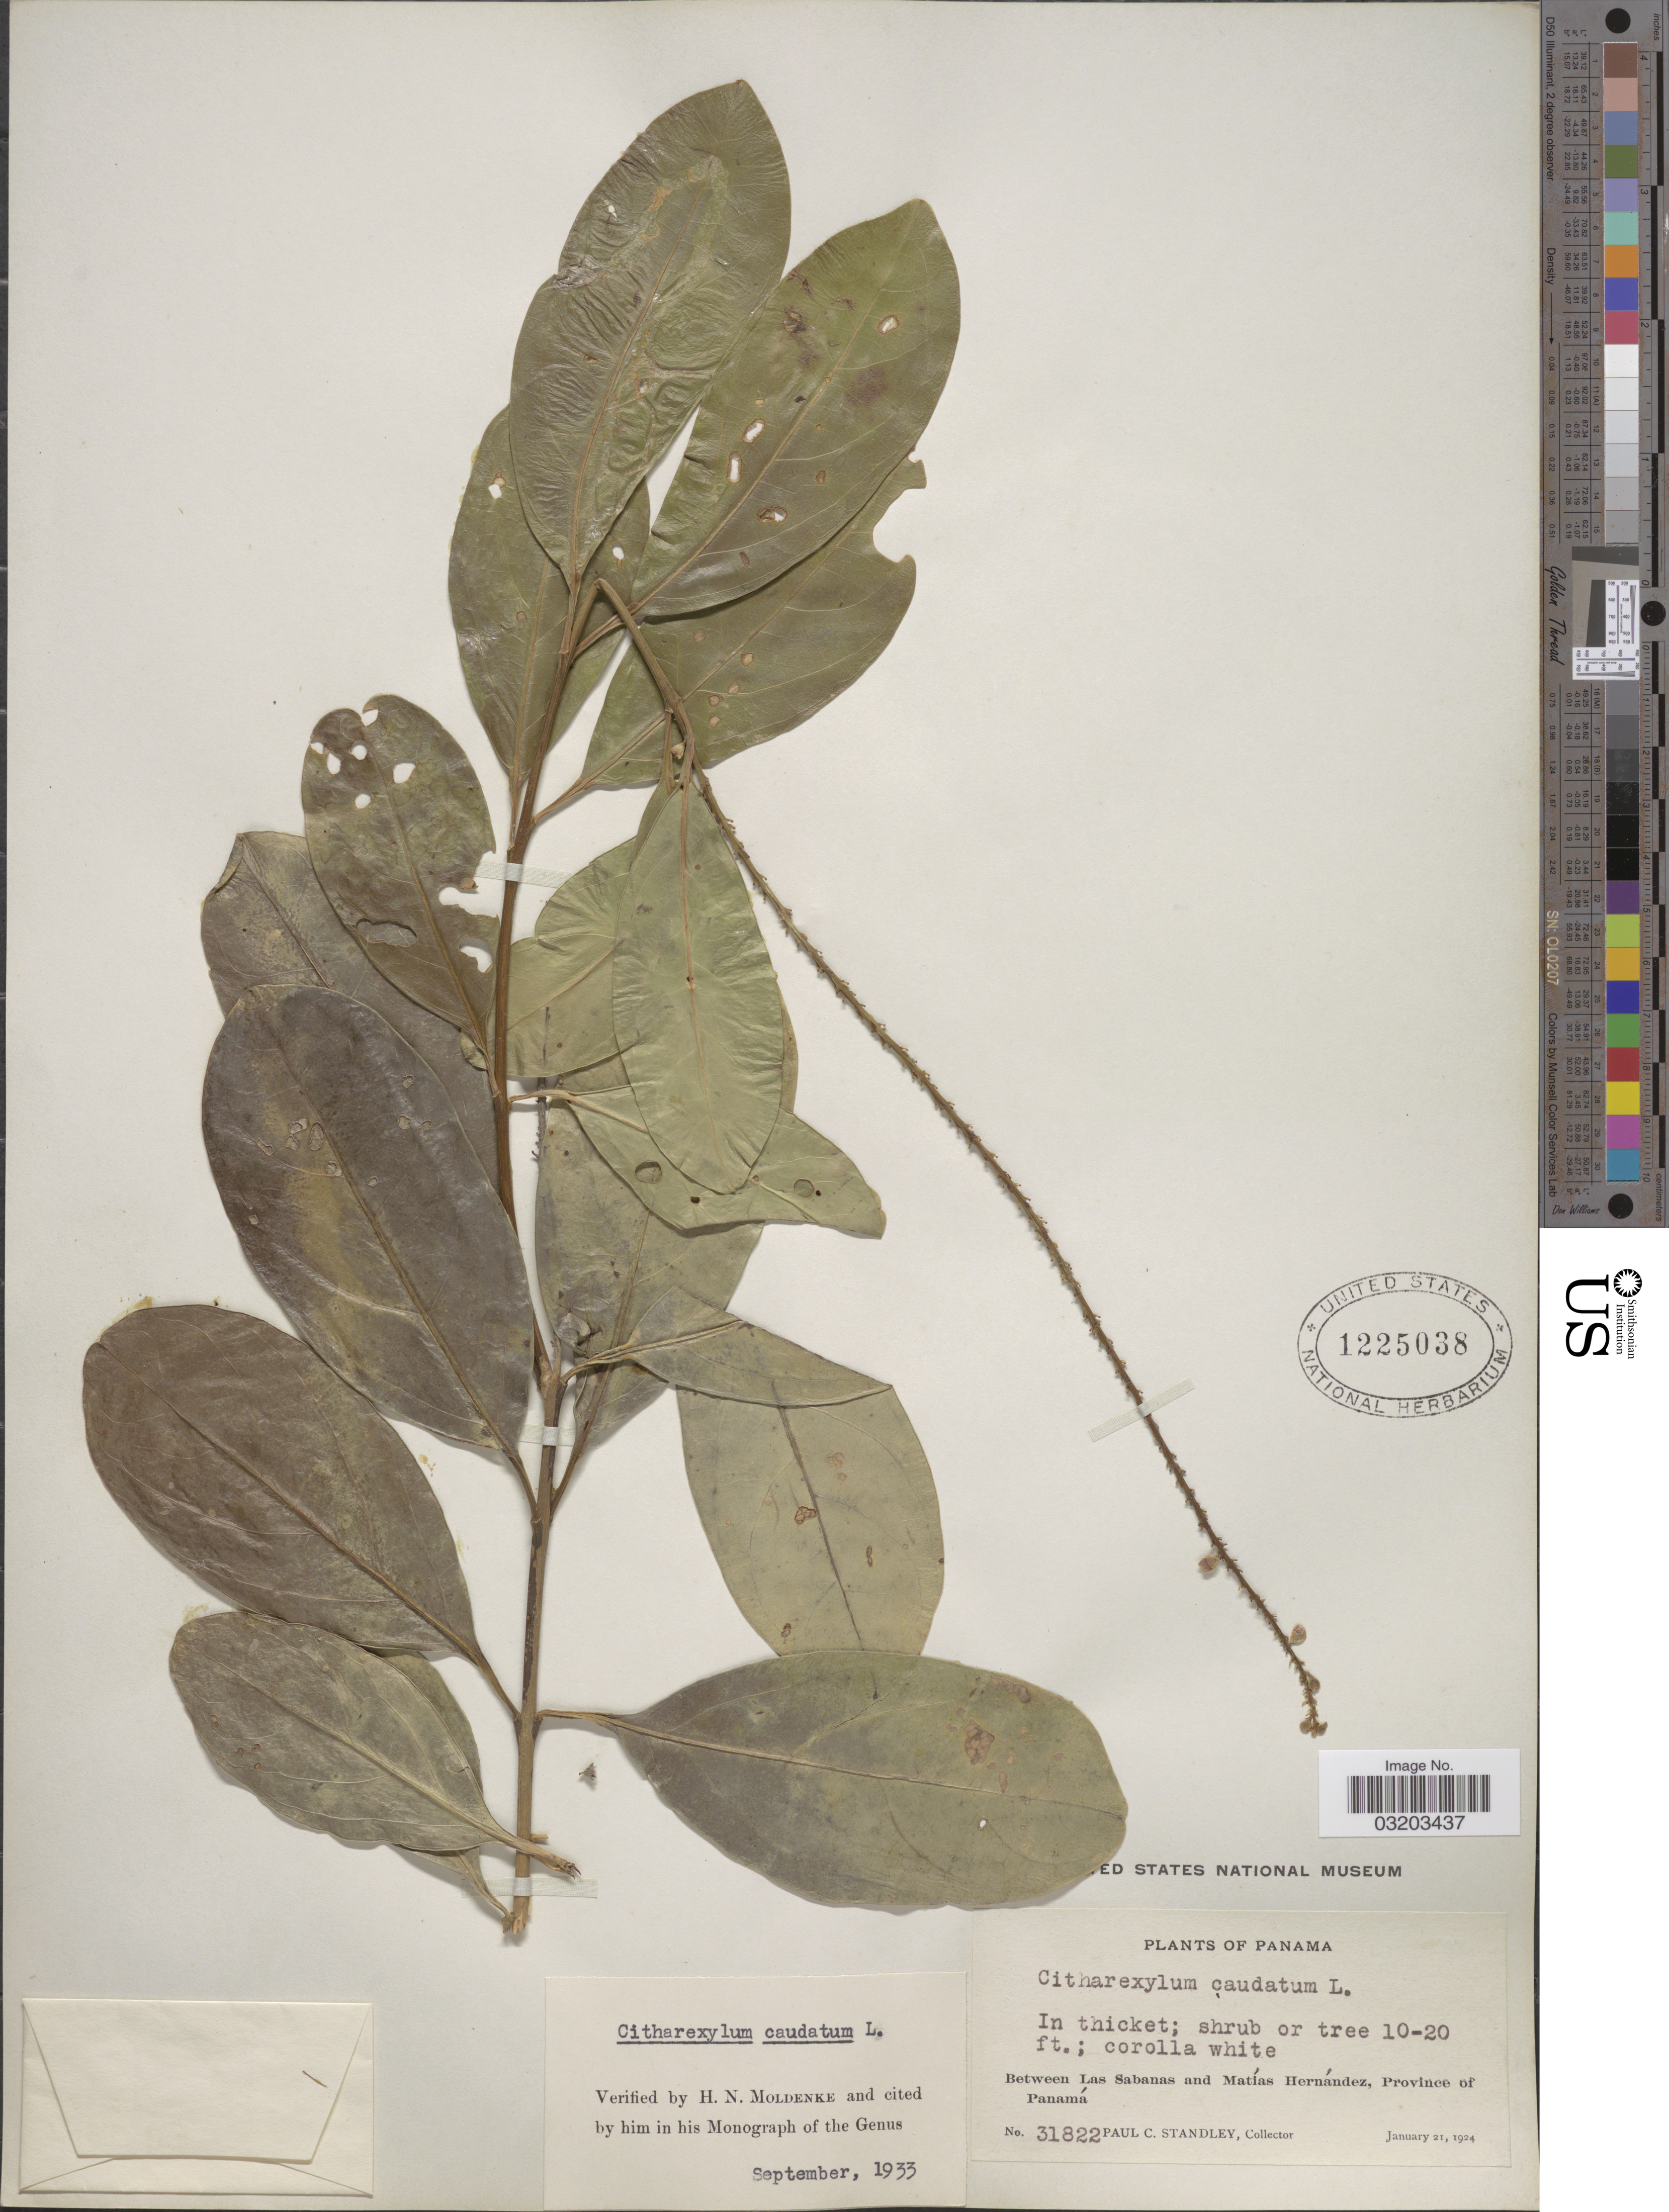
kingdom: Plantae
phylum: Tracheophyta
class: Magnoliopsida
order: Lamiales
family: Verbenaceae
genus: Citharexylum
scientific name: Citharexylum caudatum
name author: L.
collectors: P. C. Standley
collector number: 31822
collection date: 1924-01-21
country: Panama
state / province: Panamá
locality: Between Las Sabanas and Matías Hernández.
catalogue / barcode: US 1225038